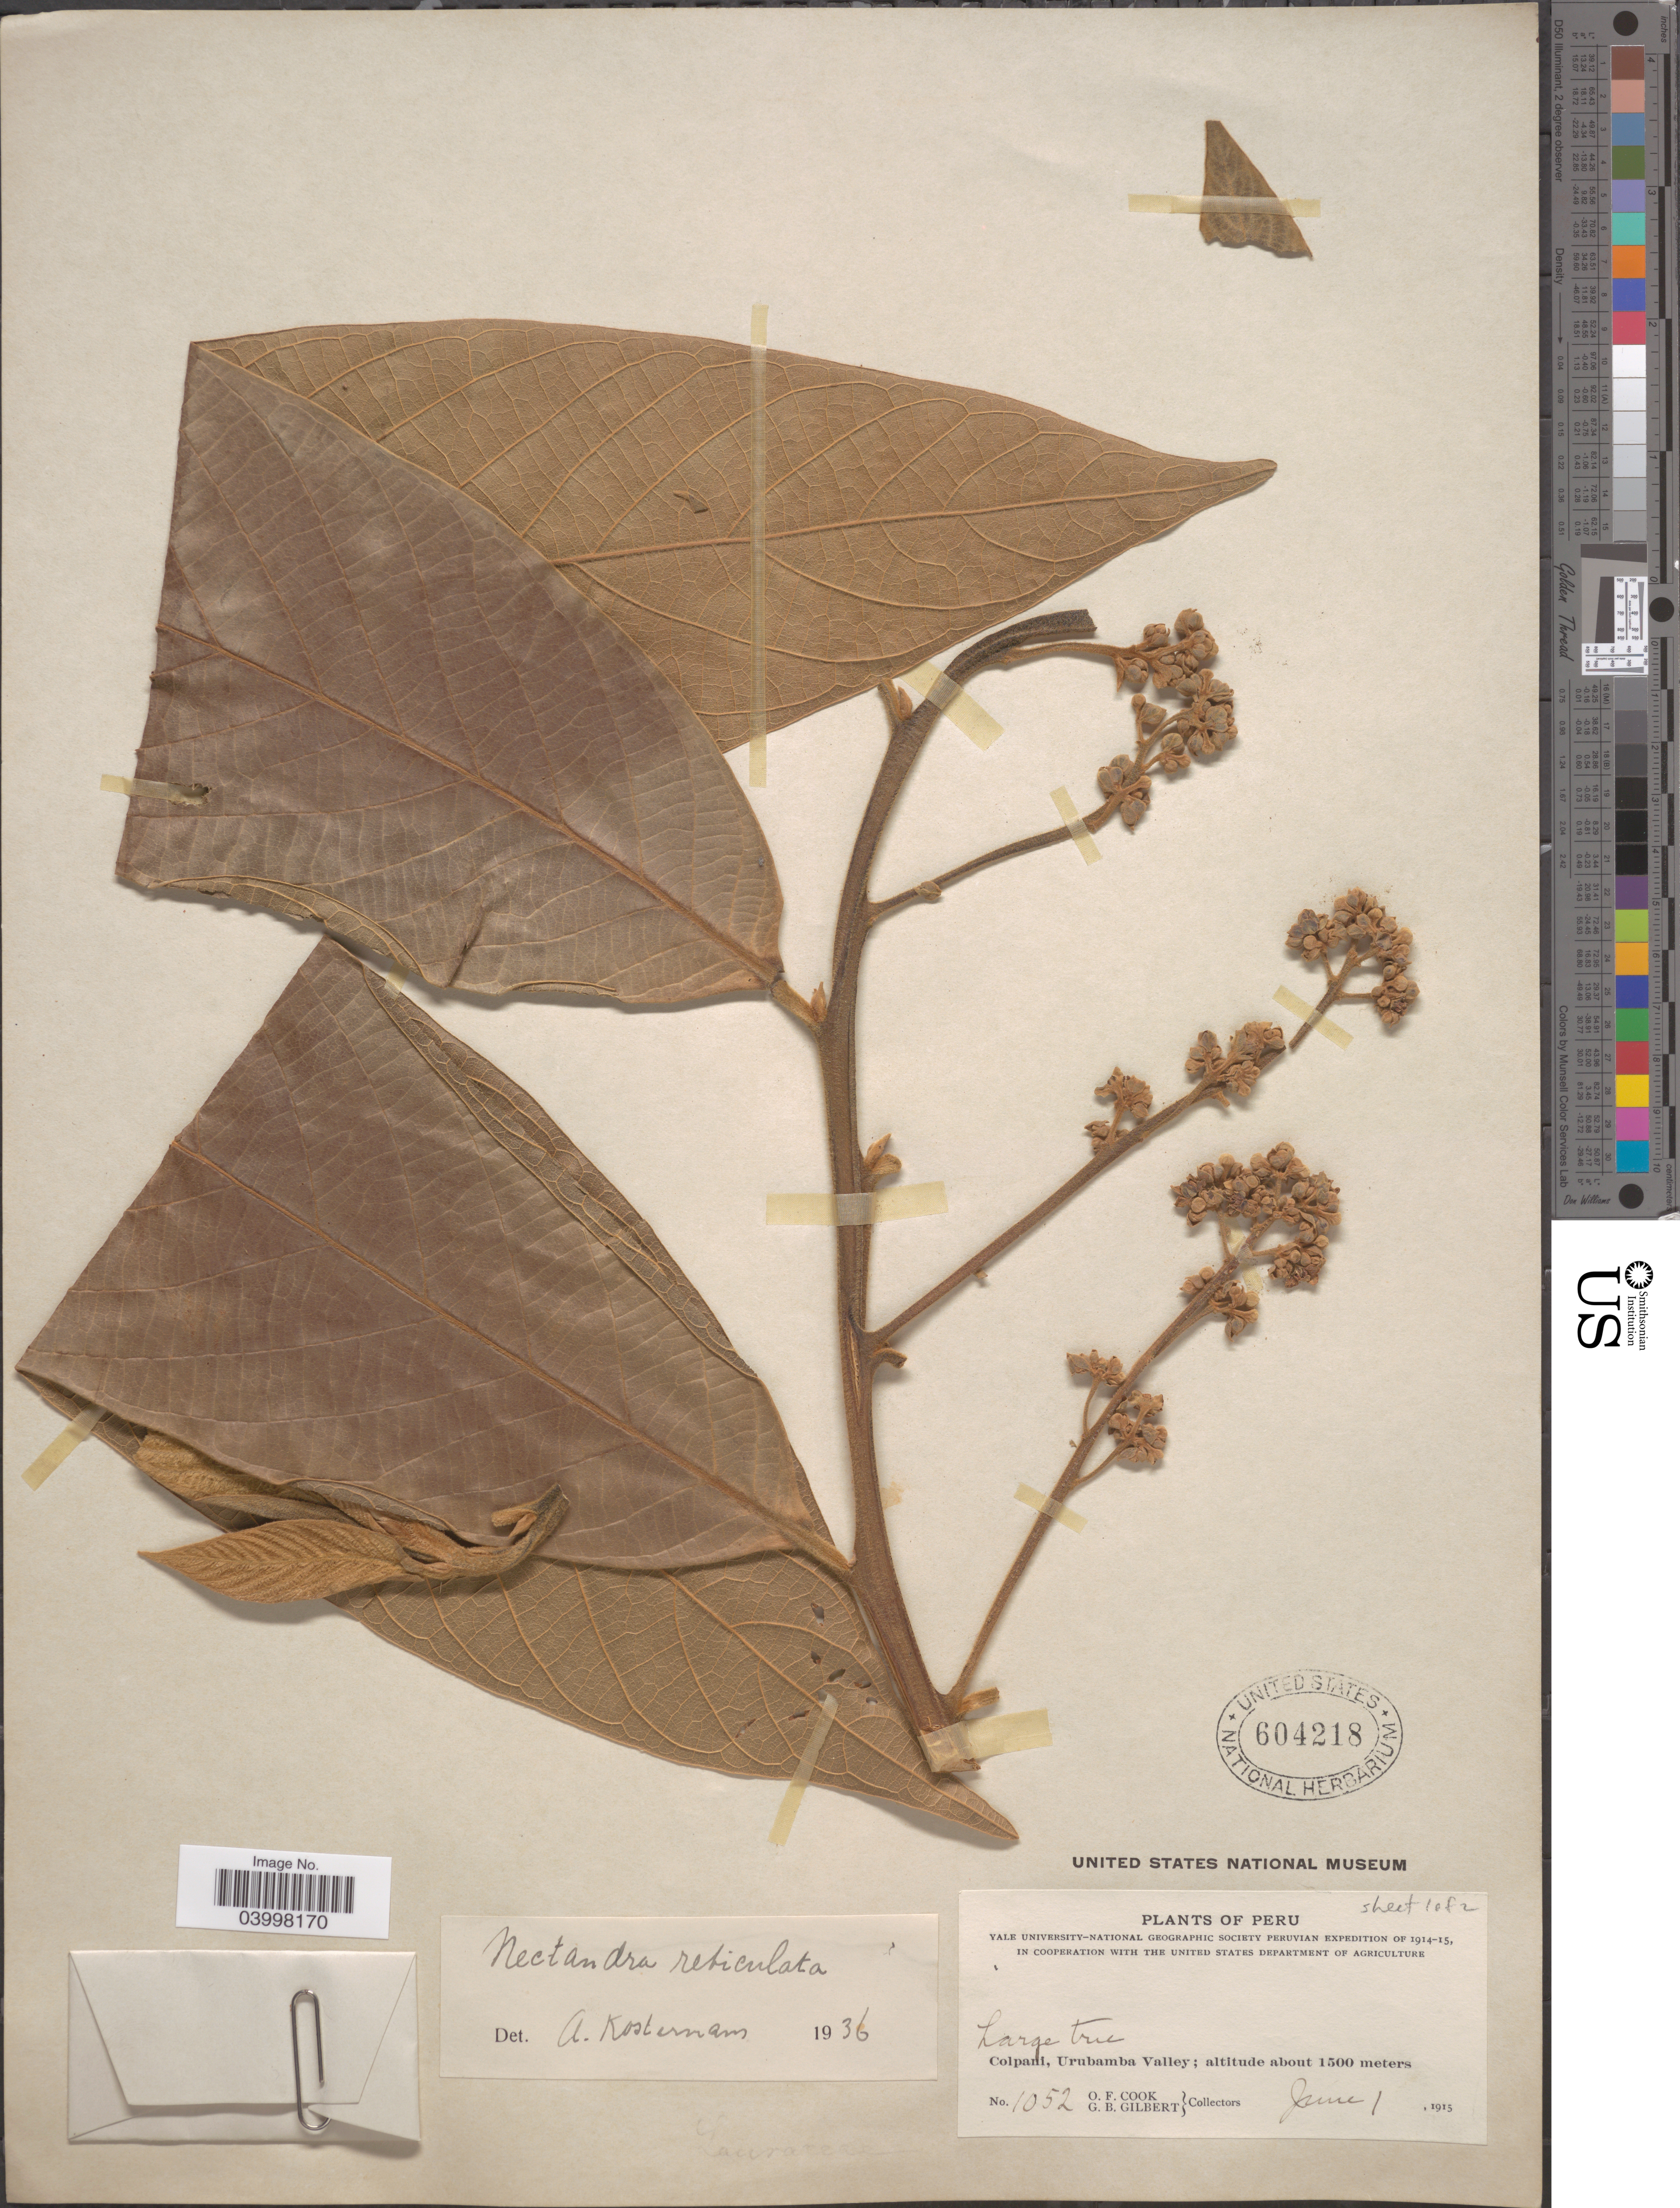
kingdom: Plantae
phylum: Tracheophyta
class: Magnoliopsida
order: Laurales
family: Lauraceae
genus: Nectandra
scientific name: Nectandra reticulata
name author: (Ruiz & Pav.) Mez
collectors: O. F. Cook & G. B. Gilbert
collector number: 1052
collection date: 1915-06-01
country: Peru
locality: Colpani, Urubamba Valley.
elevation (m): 1500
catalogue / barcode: US 604218